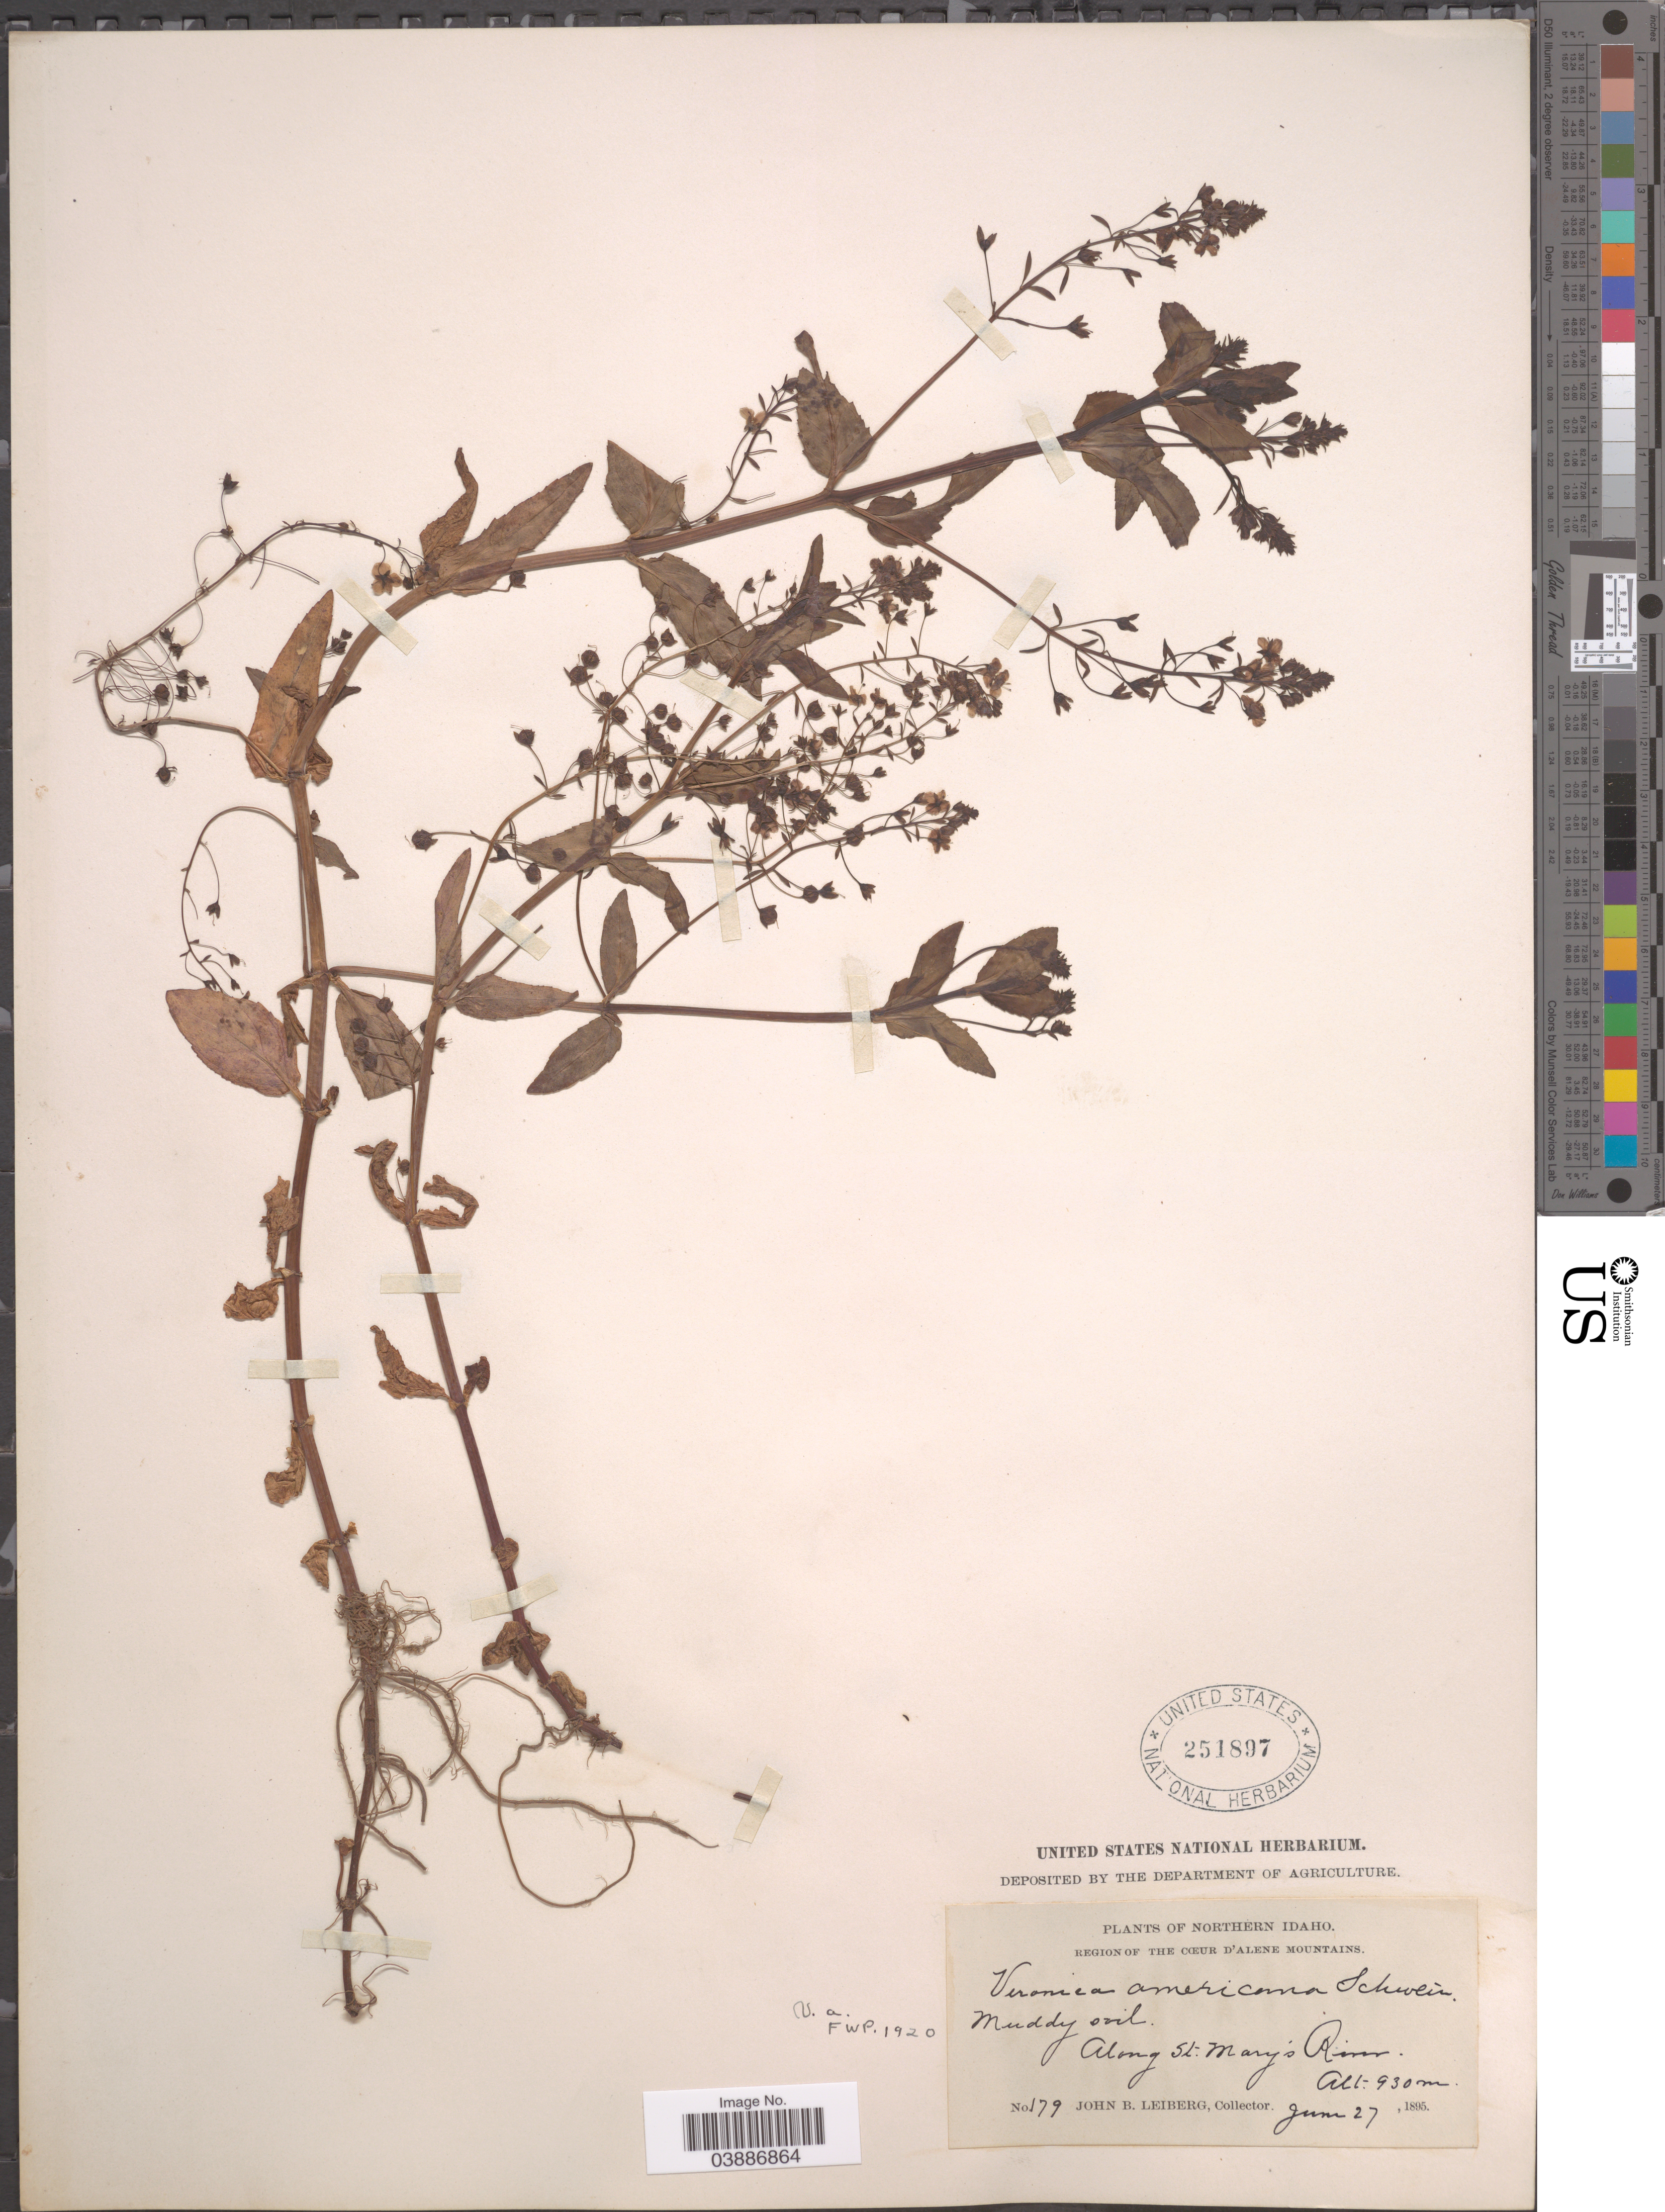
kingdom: Plantae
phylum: Tracheophyta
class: Magnoliopsida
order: Lamiales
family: Plantaginaceae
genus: Veronica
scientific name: Veronica americana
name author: Schwein. ex Benth.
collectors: J. B. Leiberg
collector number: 179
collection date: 1895-06-27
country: United States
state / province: Idaho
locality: Northern Idaho. Region of the Cæur D'Alene Mountains. Along St. Mary's River.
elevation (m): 930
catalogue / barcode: US 251897